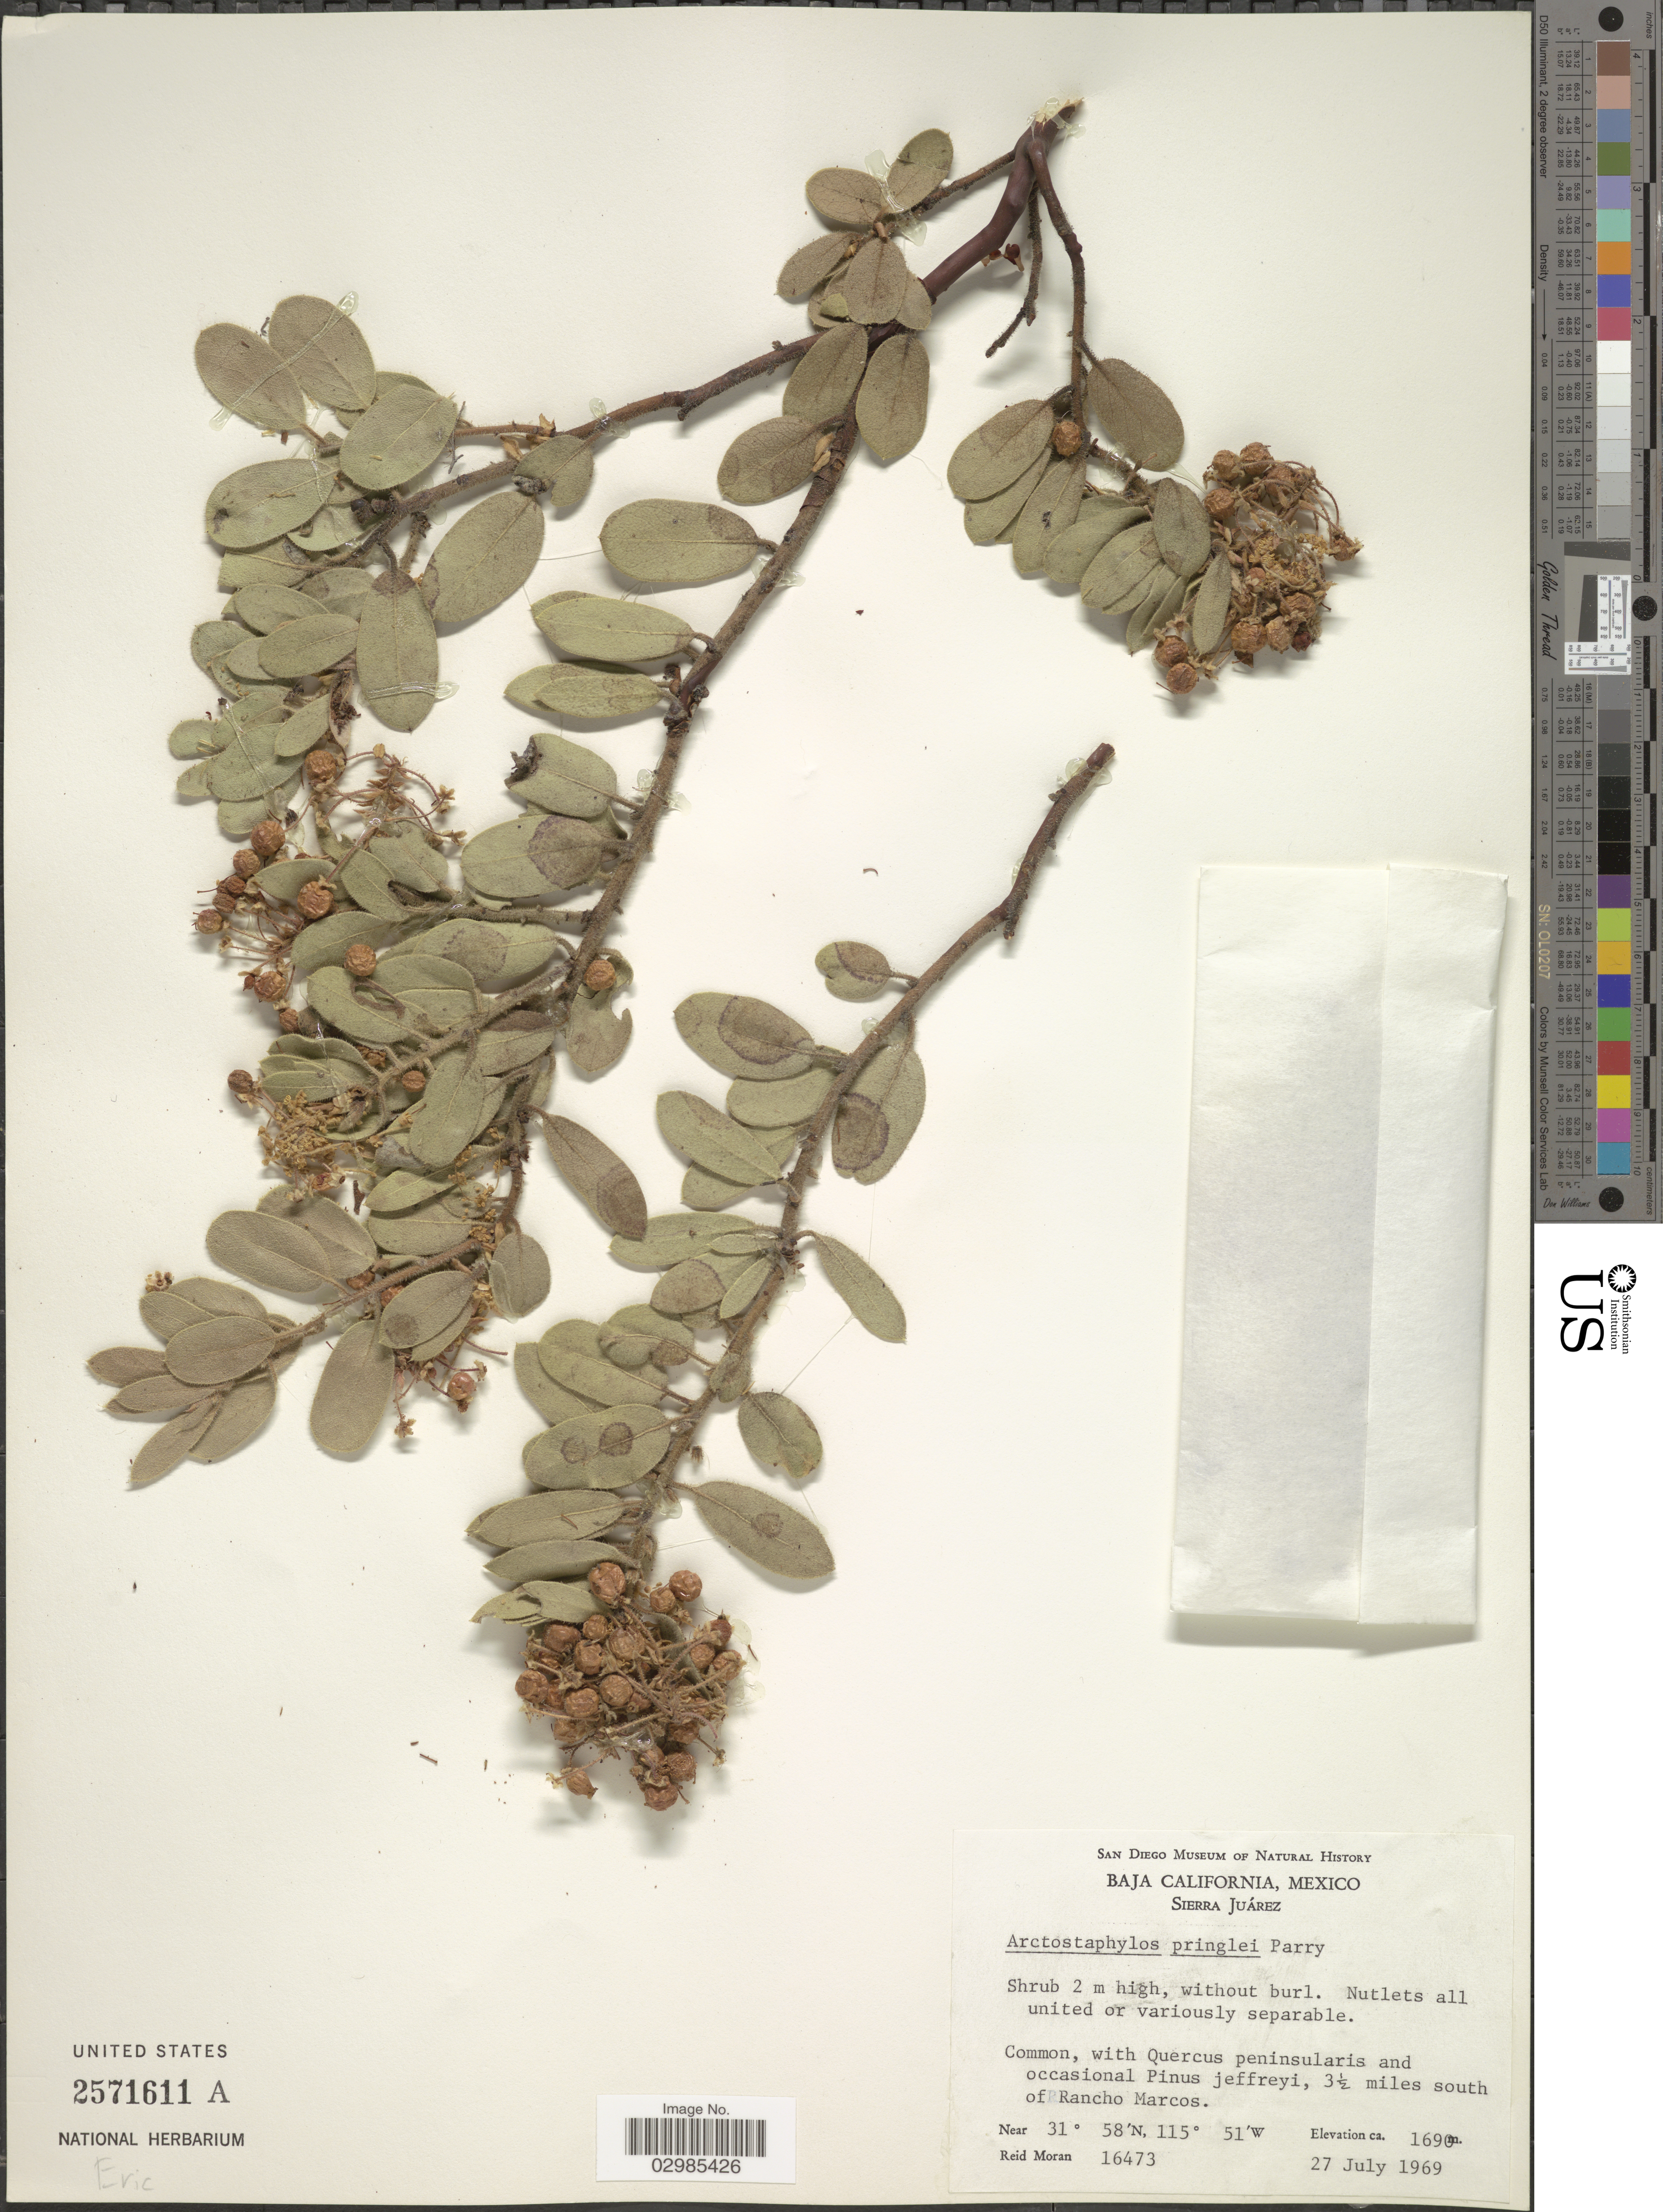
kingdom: Plantae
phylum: Tracheophyta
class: Magnoliopsida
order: Ericales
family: Ericaceae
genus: Arctostaphylos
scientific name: Arctostaphylos pringlei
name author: Parry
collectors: R. V. Moran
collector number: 16473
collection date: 1969-07-27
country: Mexico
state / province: Baja California Norte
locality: Sierra Juárez, 3½ miles south of Rancho Marcos.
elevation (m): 1690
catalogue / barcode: US 2571611A